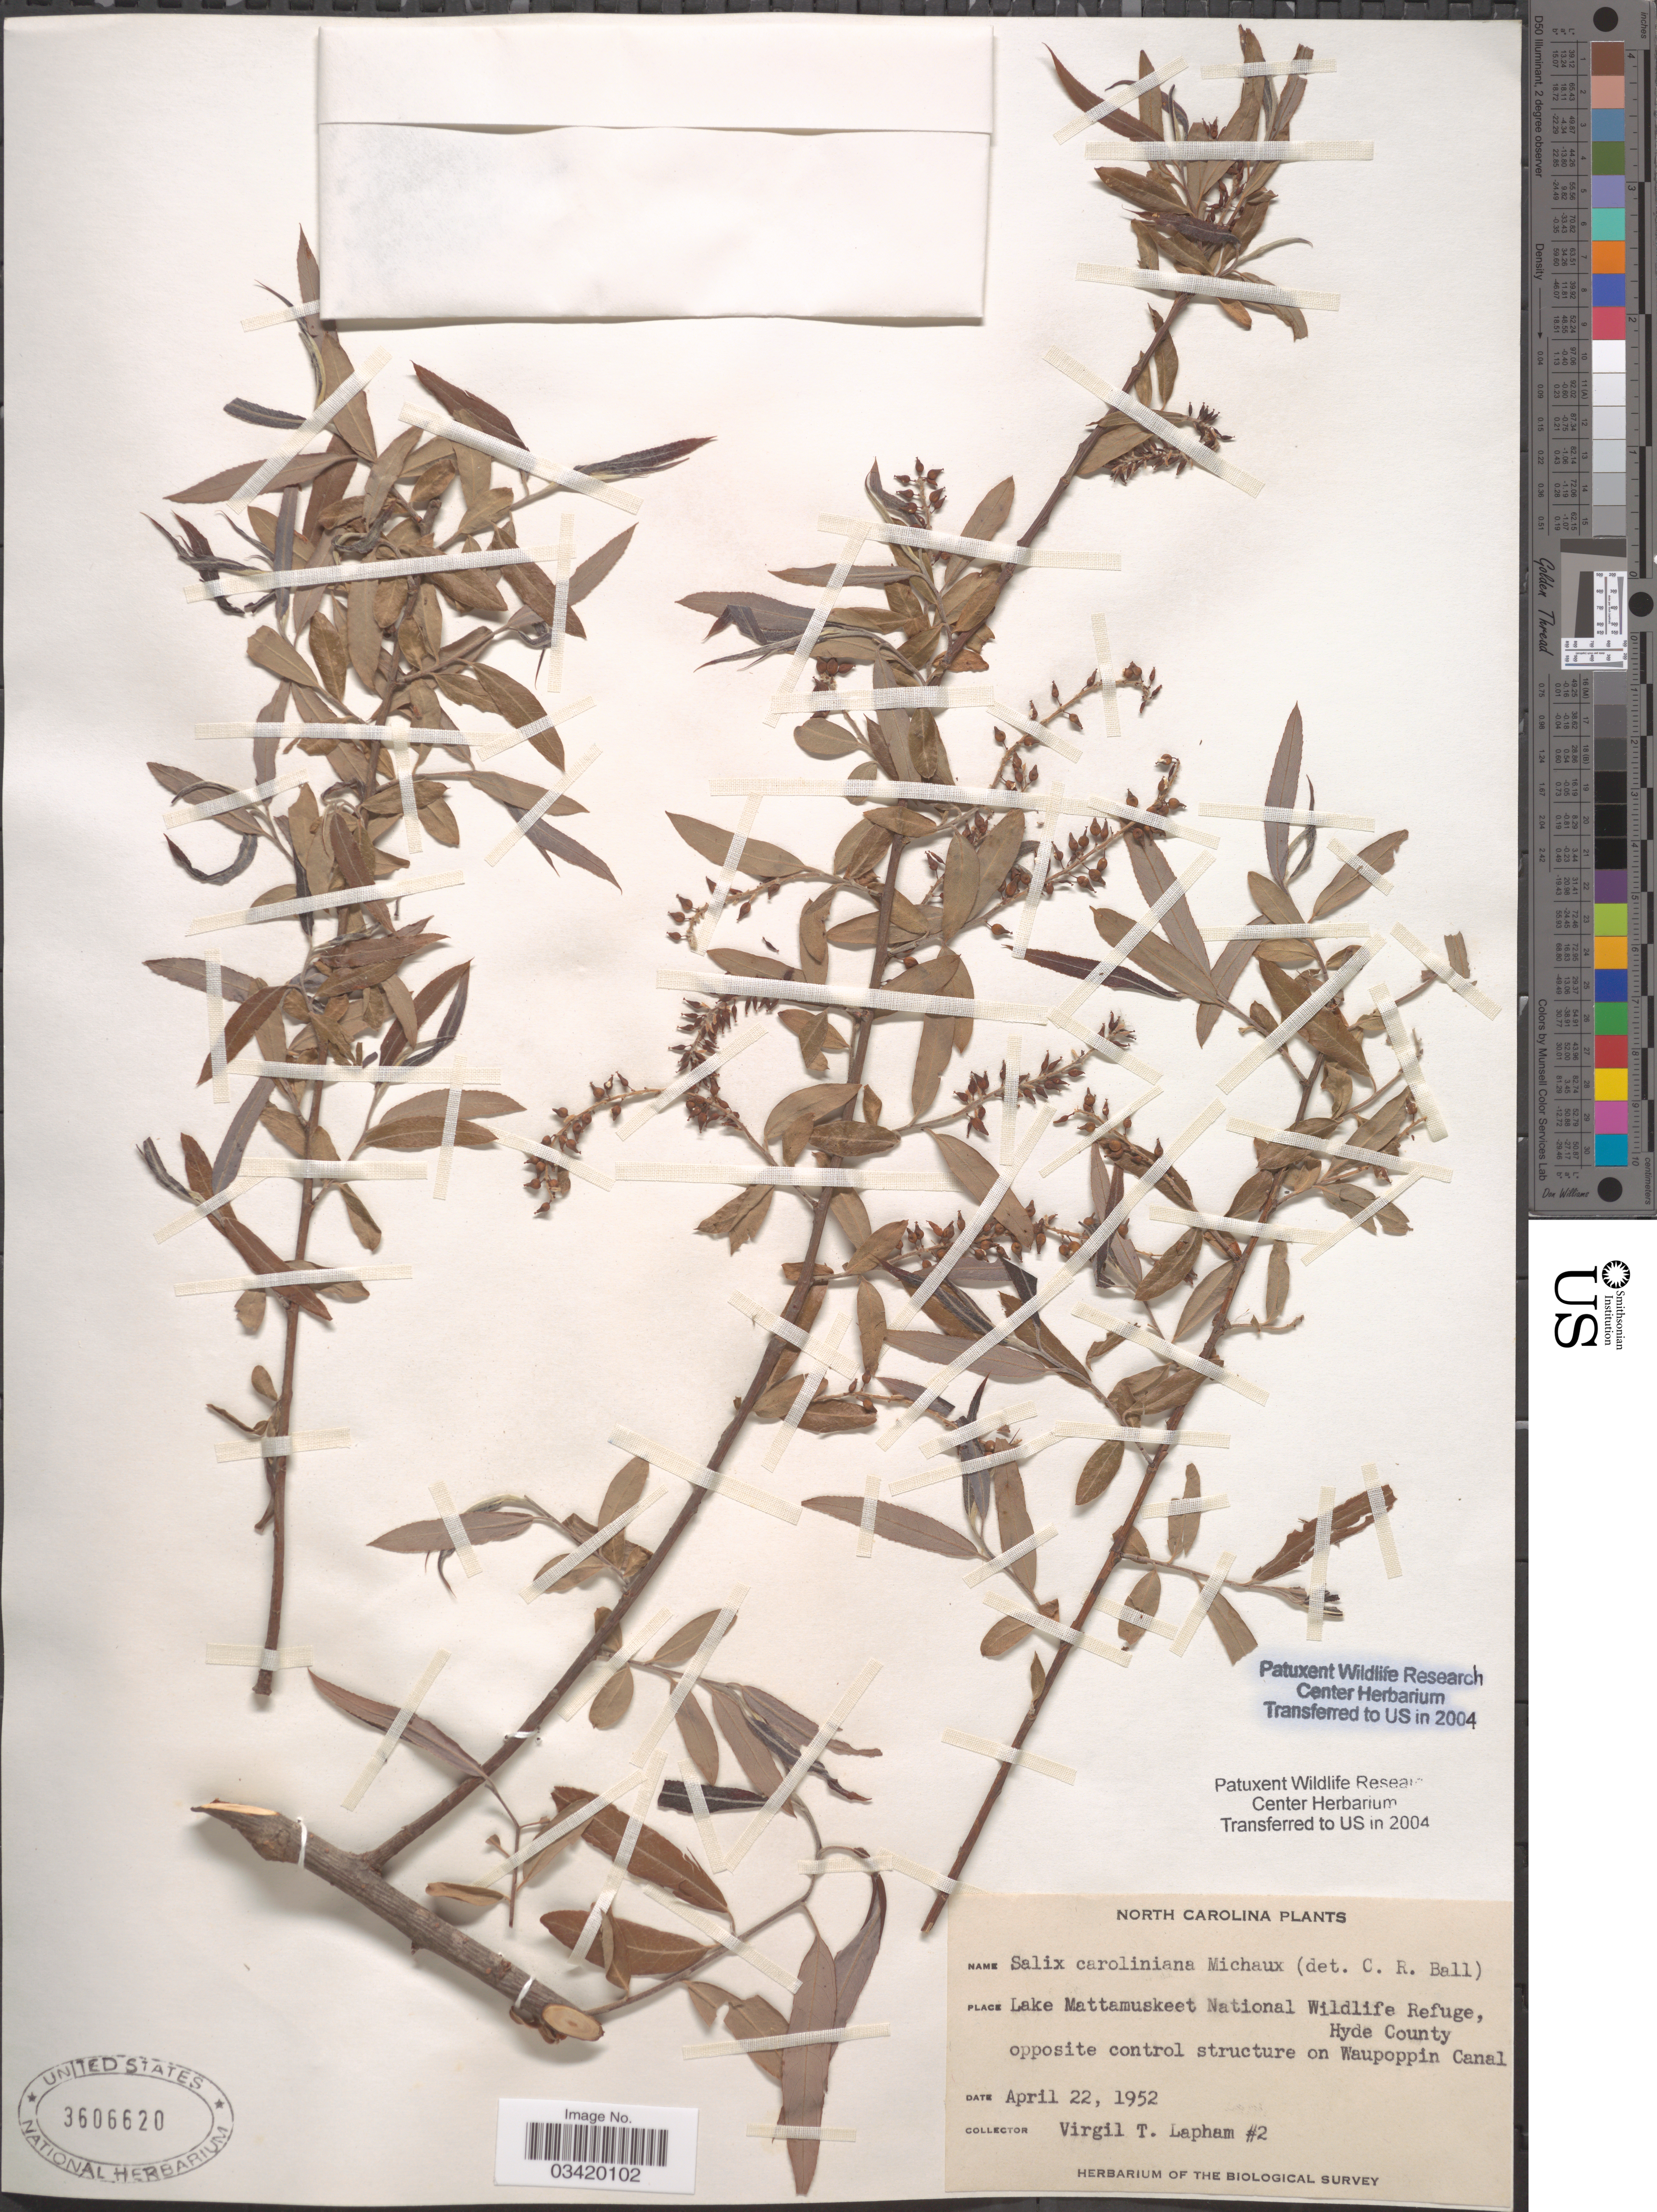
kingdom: Plantae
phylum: Tracheophyta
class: Magnoliopsida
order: Malpighiales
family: Salicaceae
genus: Salix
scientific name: Salix caroliniana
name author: Michx.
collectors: V. Lapham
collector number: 2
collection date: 1952-04-22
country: United States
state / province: North Carolina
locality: Lake Mattamuskeet National Wildlife Refuge, Hyde County opposite control structure on Waupoppin Canal.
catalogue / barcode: US 3606620